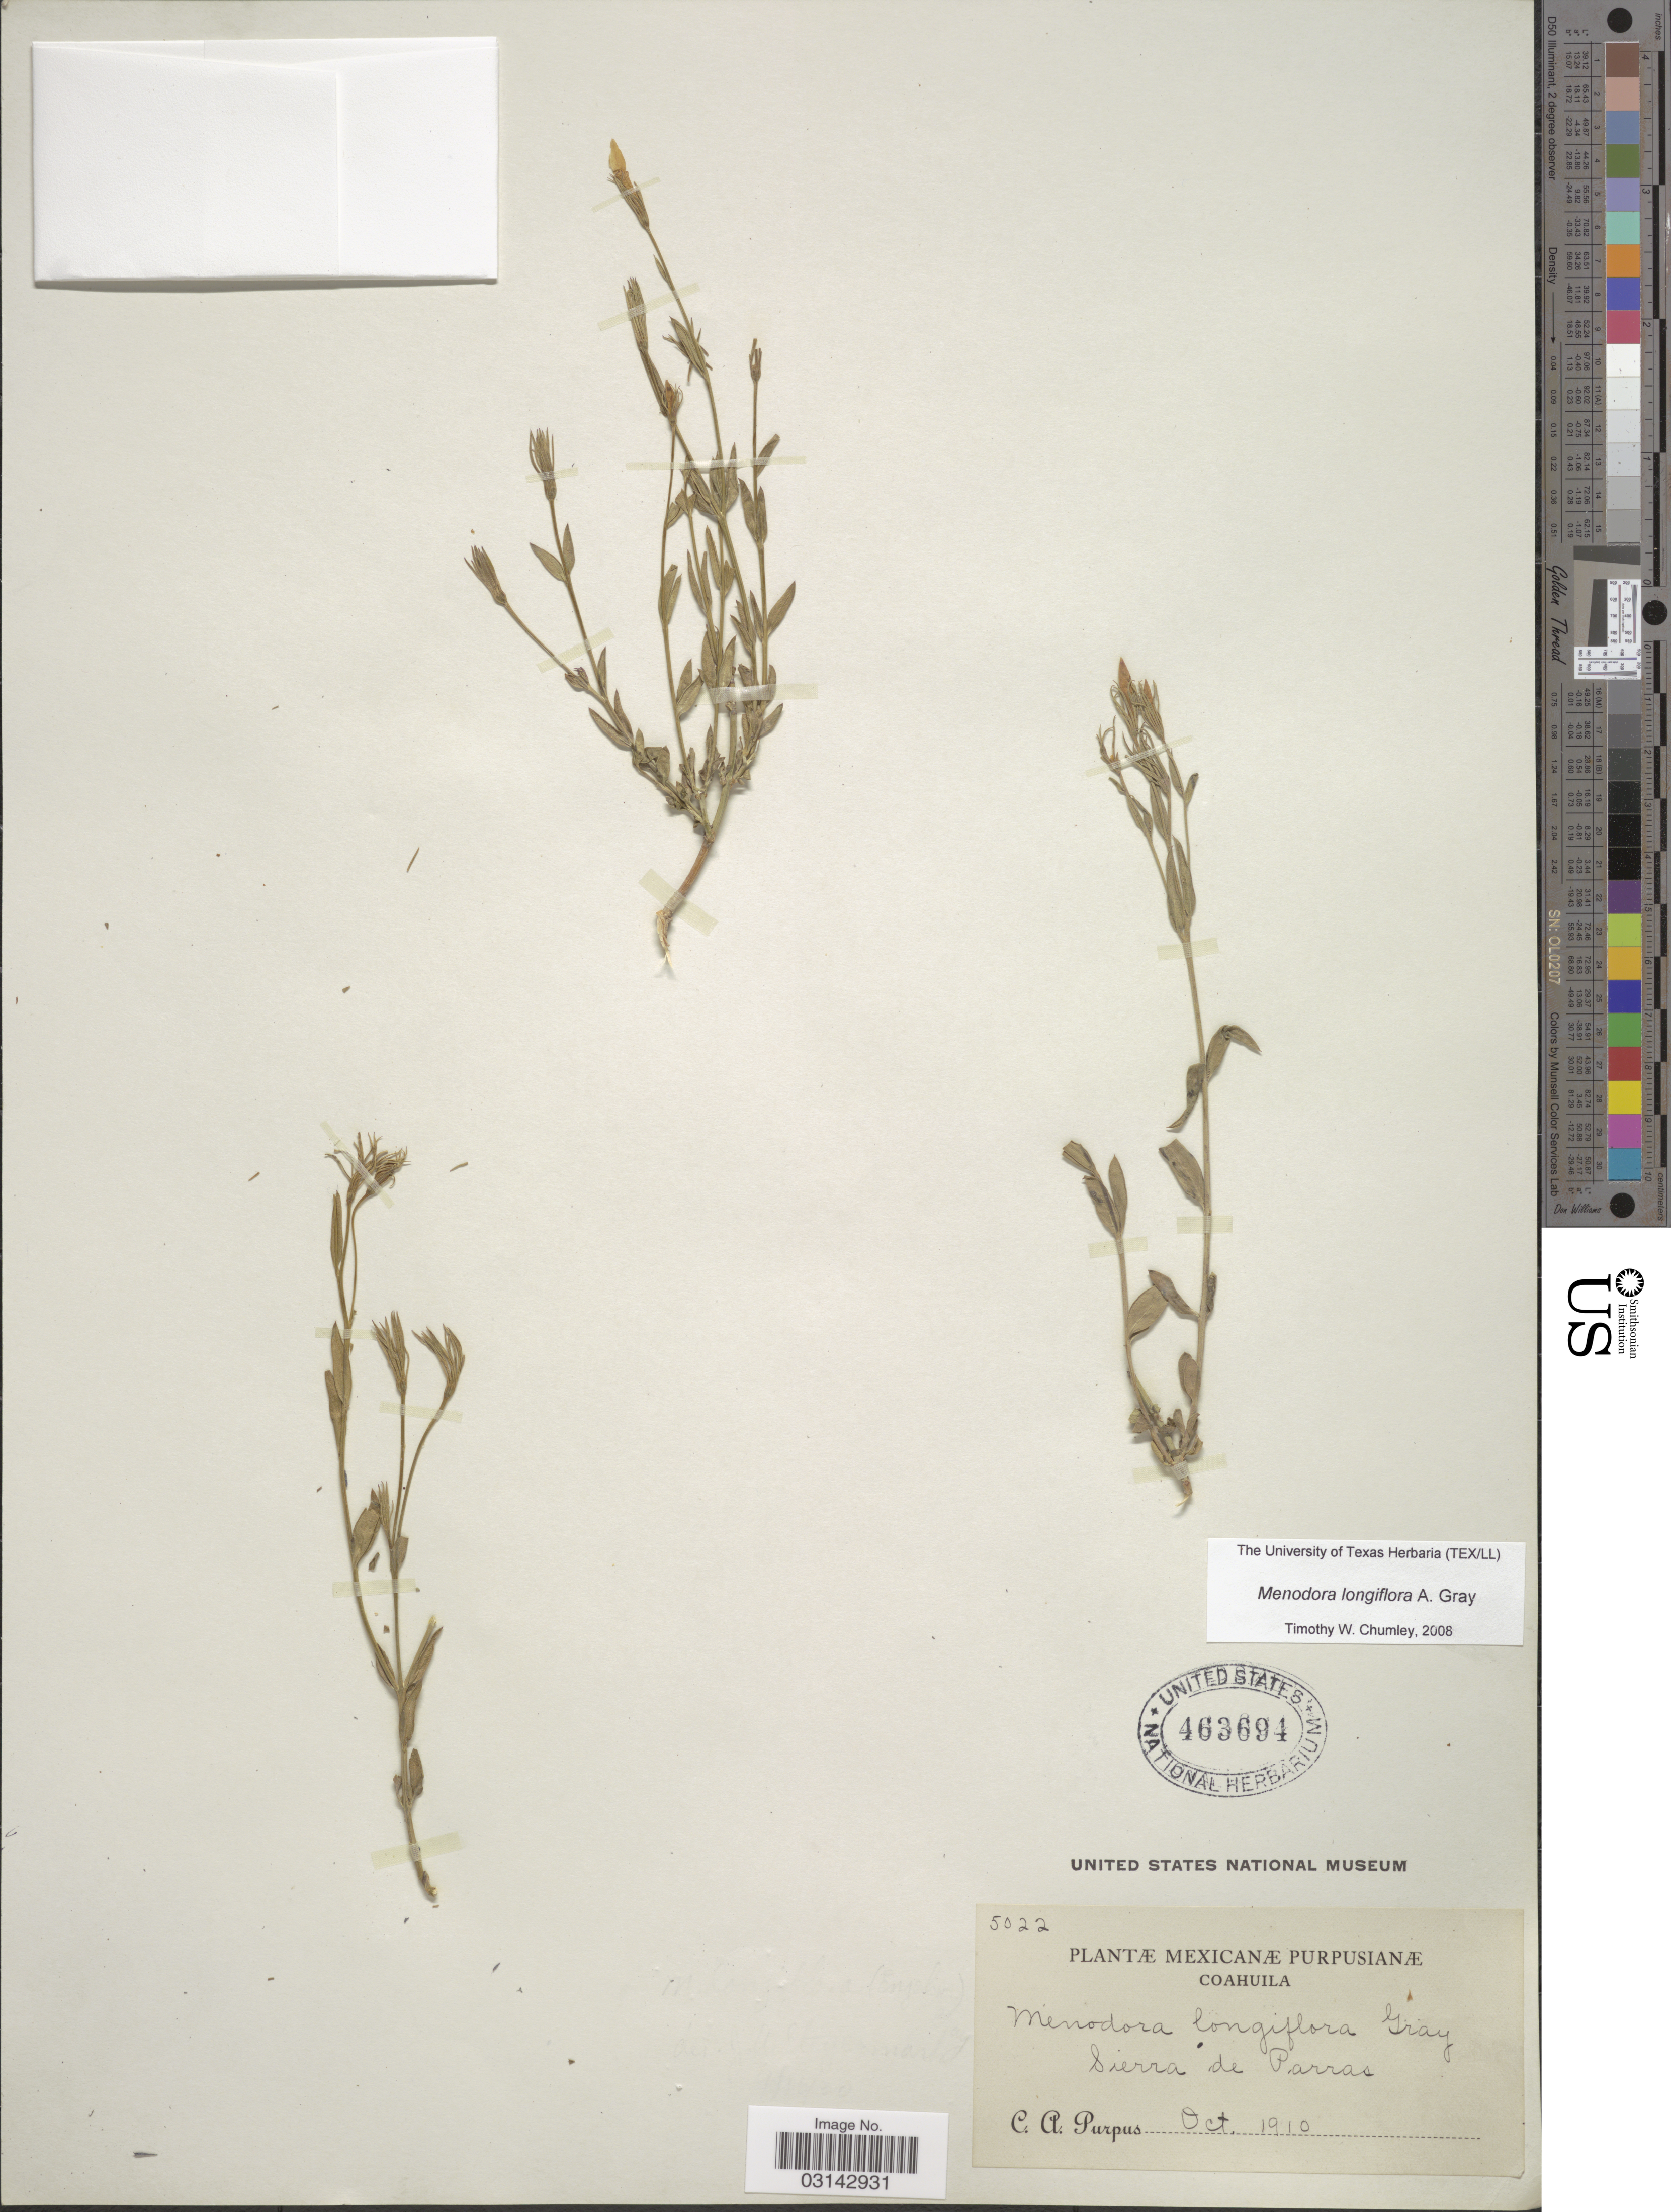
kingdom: Plantae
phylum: Tracheophyta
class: Magnoliopsida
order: Lamiales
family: Oleaceae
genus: Menodora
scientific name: Menodora longiflora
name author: A. Gray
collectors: C. A. Purpus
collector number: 5022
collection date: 1910-10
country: Mexico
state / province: Coahuila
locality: Sierra de Parras.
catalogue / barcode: US 463694